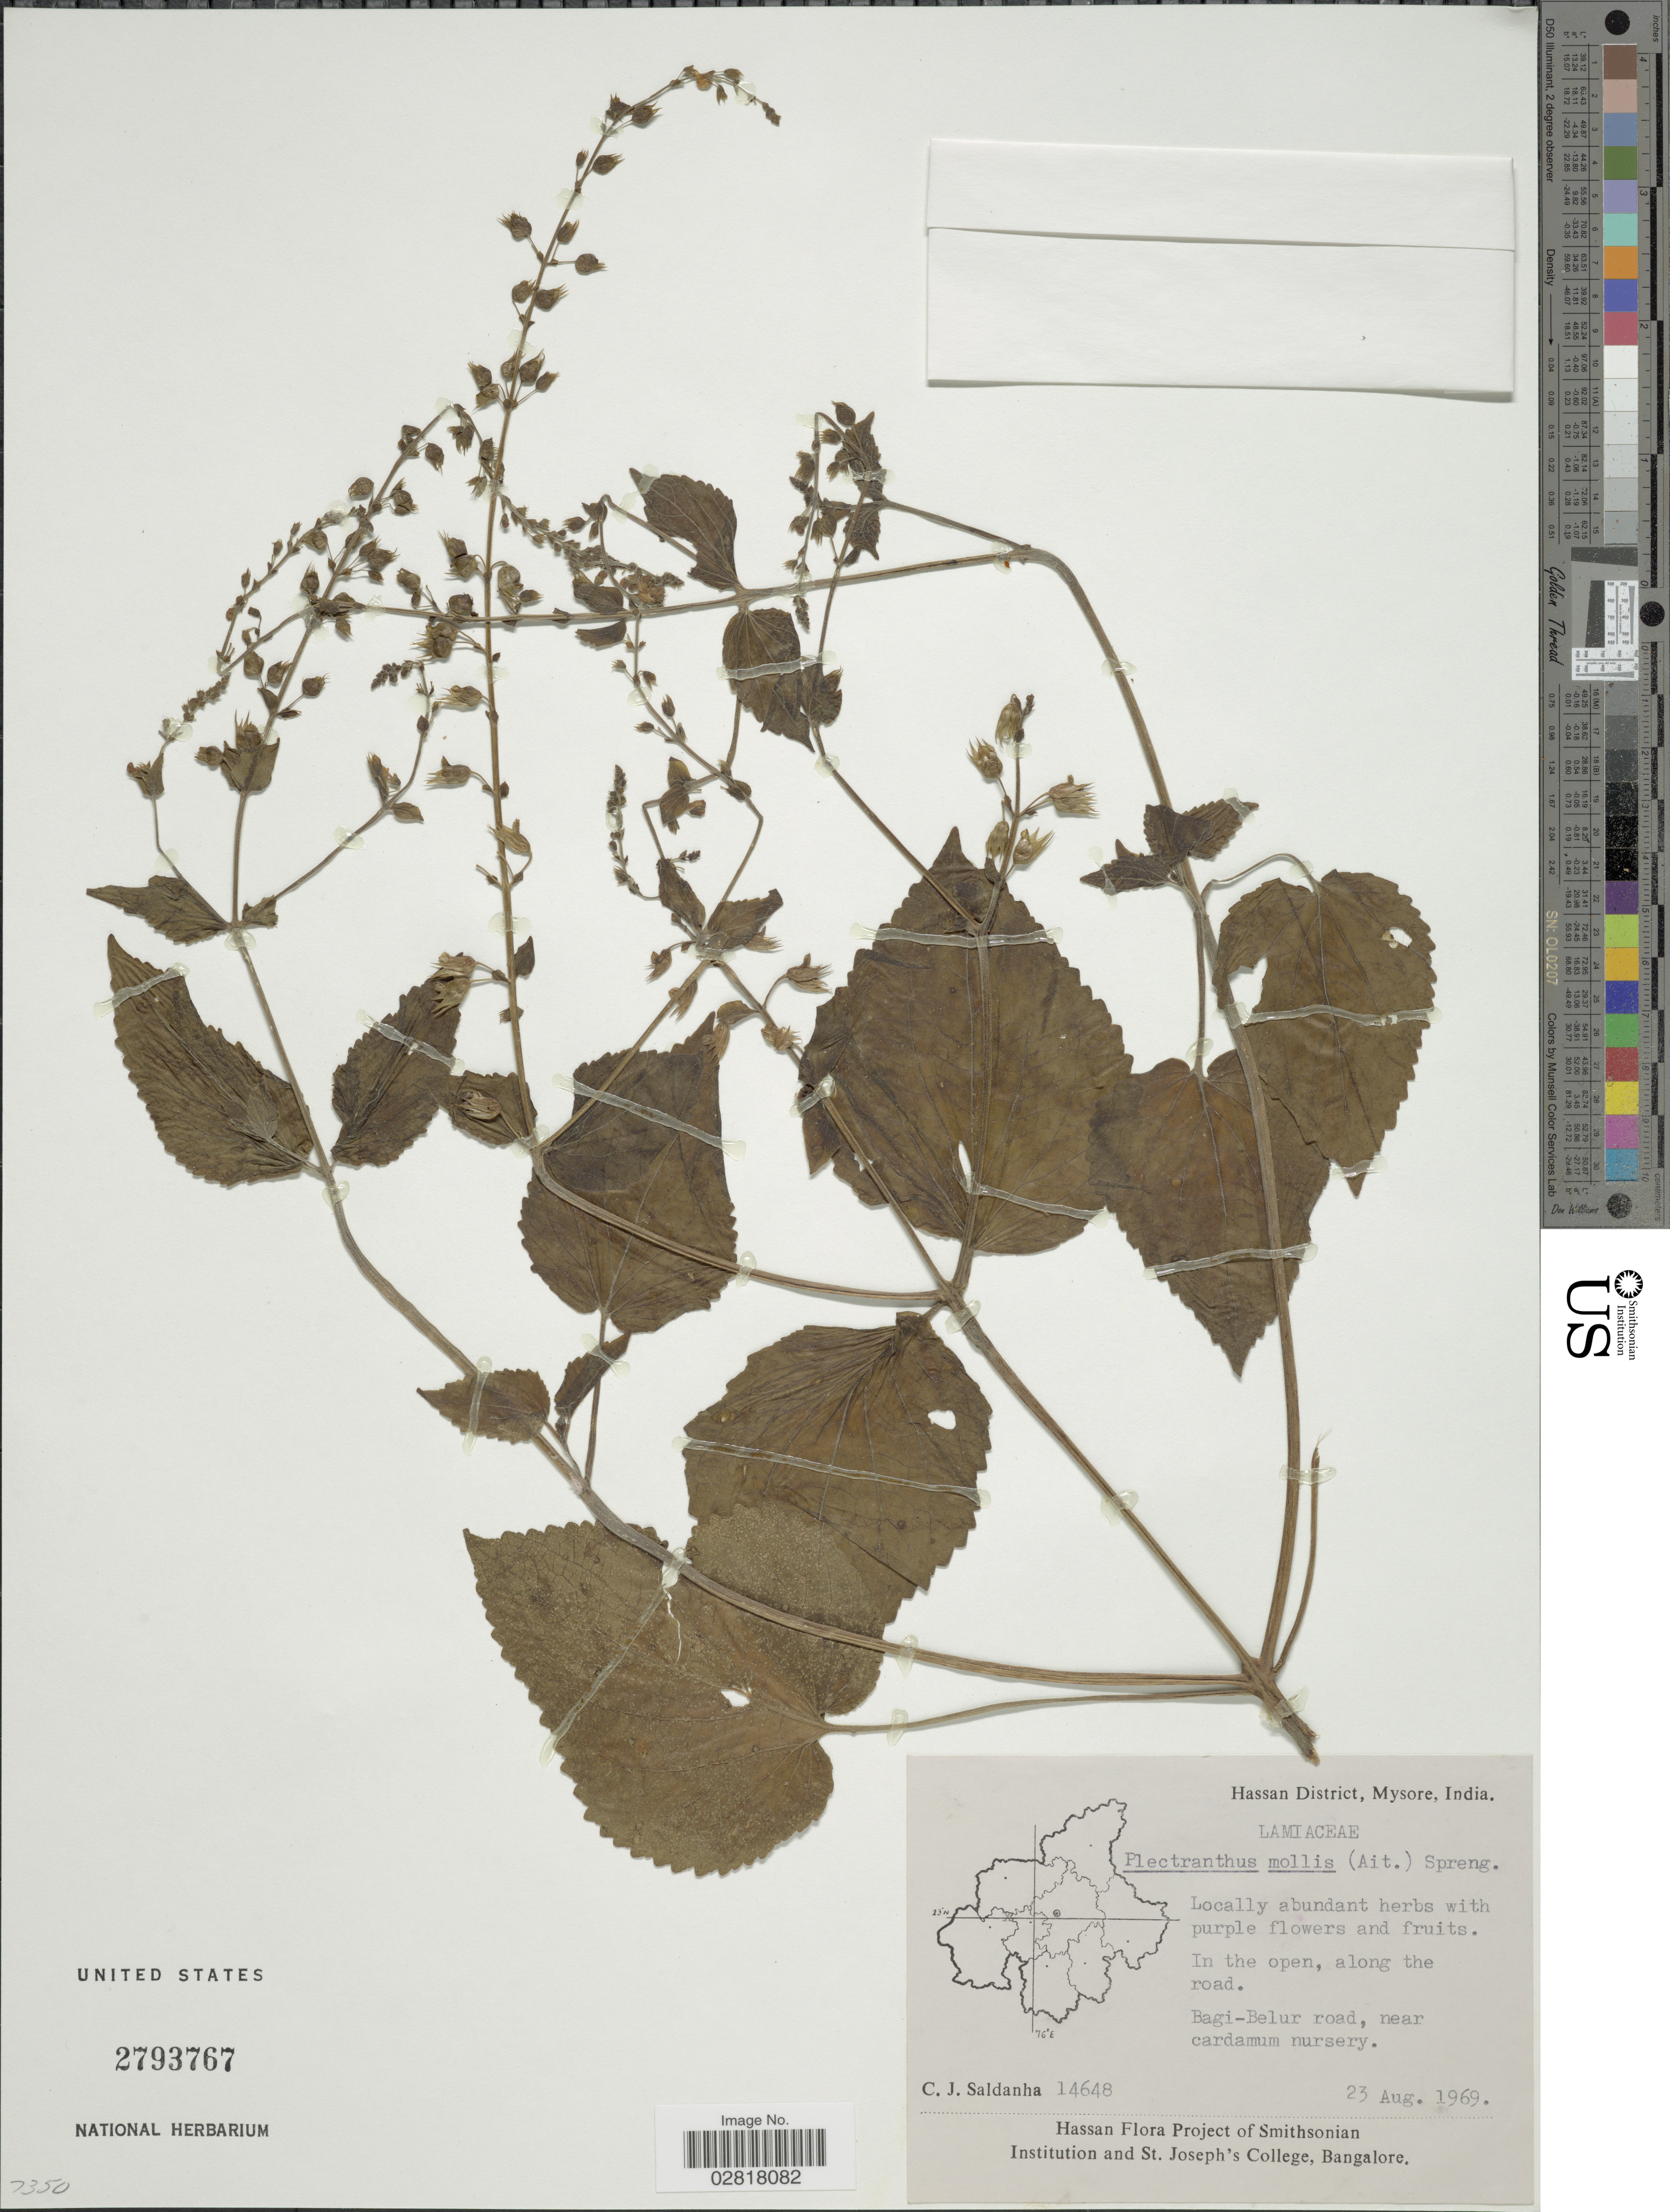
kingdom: Plantae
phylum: Tracheophyta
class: Magnoliopsida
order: Lamiales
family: Lamiaceae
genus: Plectranthus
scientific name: Plectranthus mollis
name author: (Aiton) Spreng.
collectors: C. J. Saldanha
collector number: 14648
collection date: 1969-08-23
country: India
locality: Hassan District, Mysore, Bagi-Belur road, near cardamum nursery.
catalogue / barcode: US 2793767